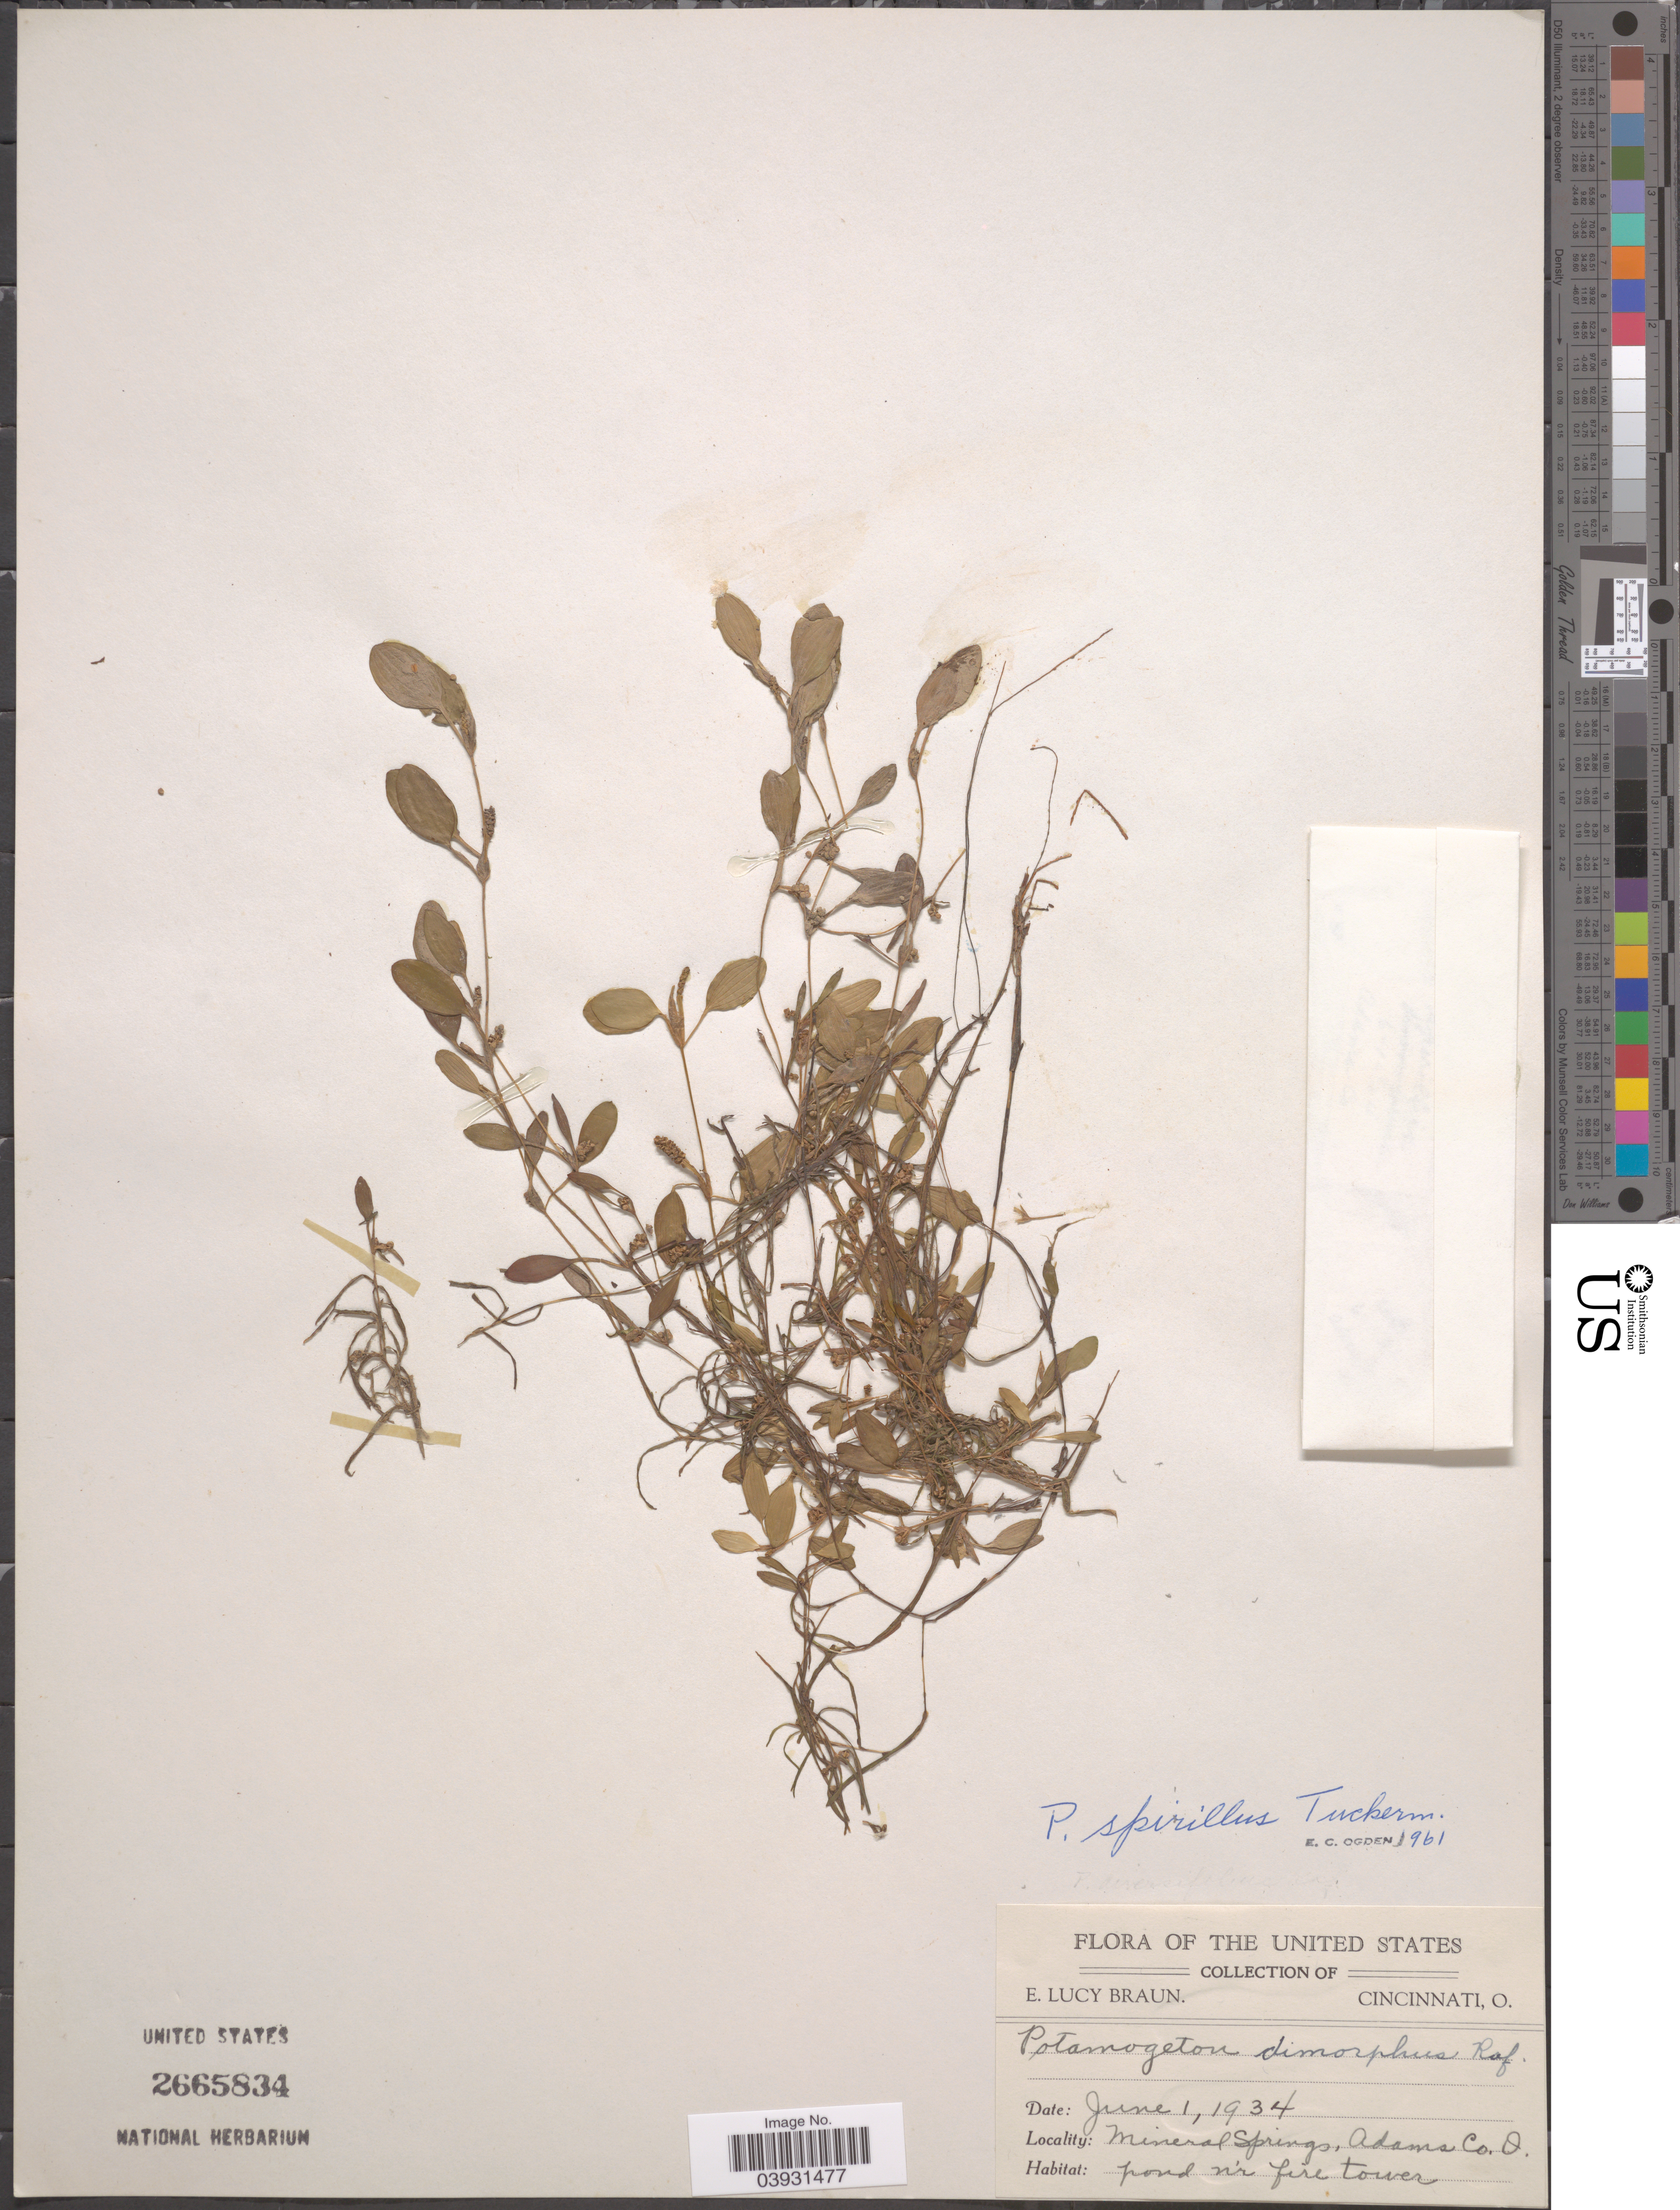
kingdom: Plantae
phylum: Tracheophyta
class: Liliopsida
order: Alismatales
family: Potamogetonaceae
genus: Potamogeton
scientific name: Potamogeton spirillus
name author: Tuck.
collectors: E. L. Braun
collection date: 1934-06-01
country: United States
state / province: Ohio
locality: Mineral Springs, Adama Co.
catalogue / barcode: US 2665834